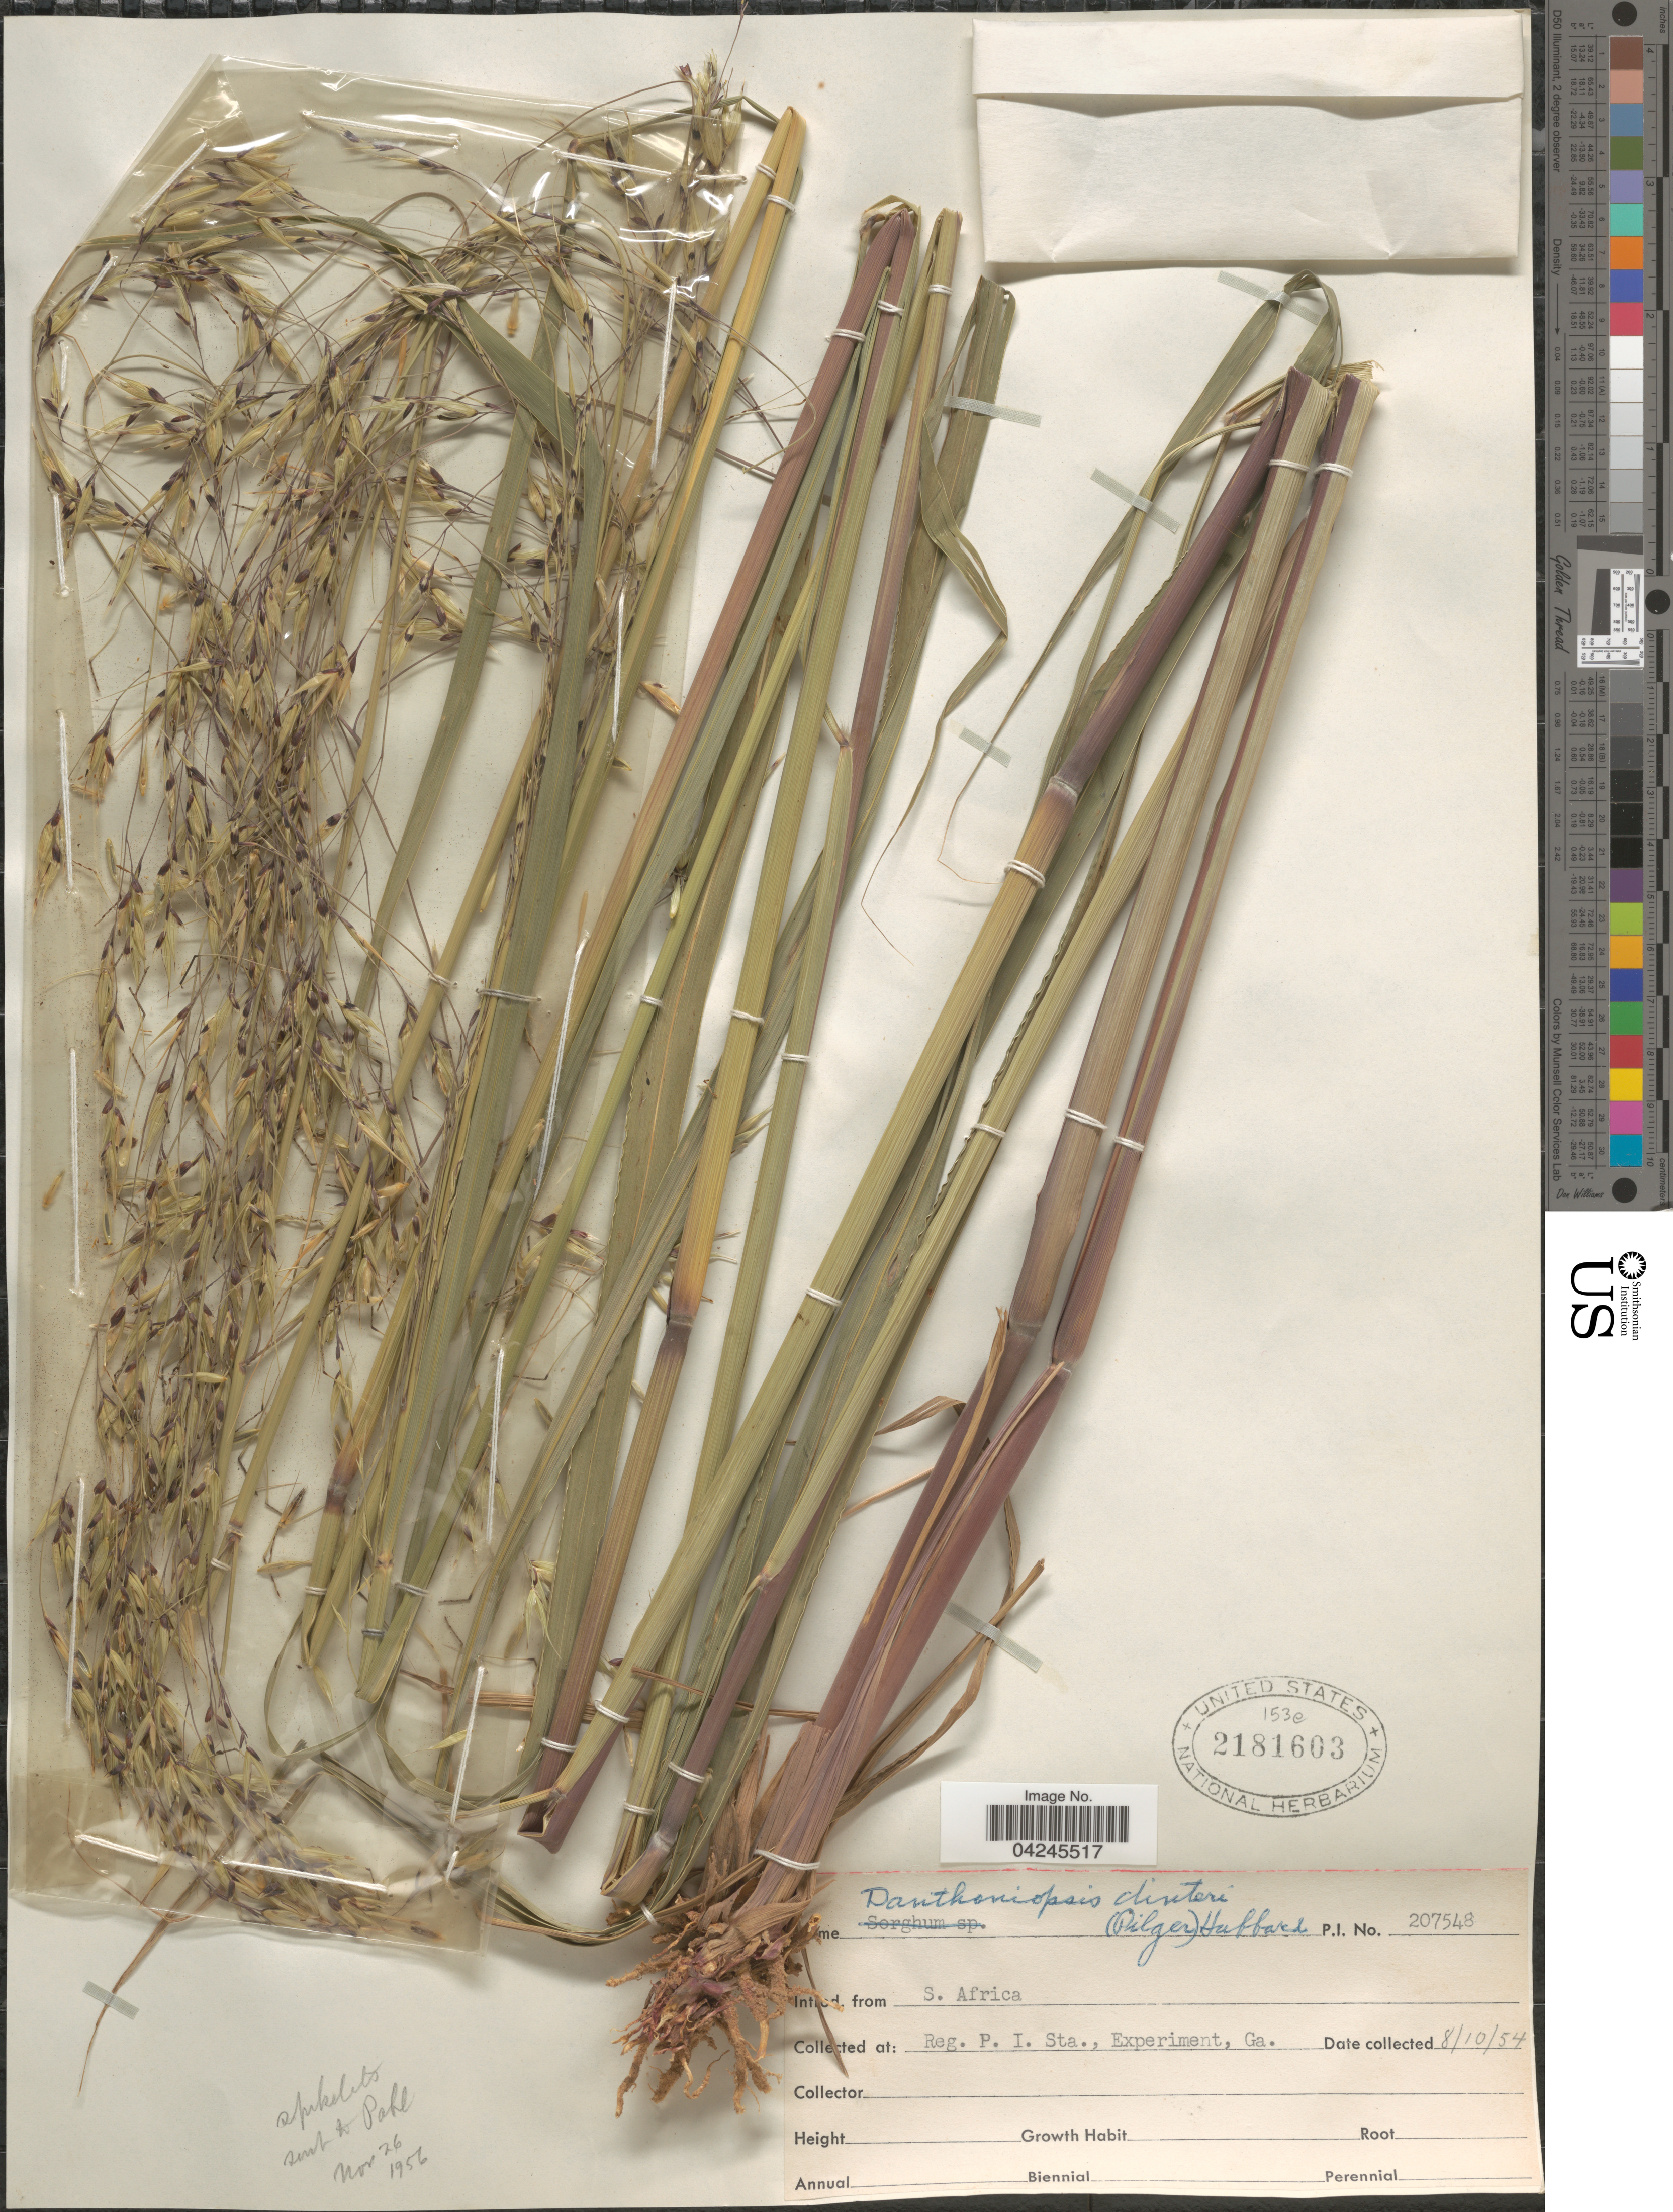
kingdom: Plantae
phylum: Tracheophyta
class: Liliopsida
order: Poales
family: Poaceae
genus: Danthoniopsis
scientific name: Danthoniopsis dinteri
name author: (Pilg.) C. E. Hubb.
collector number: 207548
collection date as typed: Transcribed d/m/y: 10/8/54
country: United States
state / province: Georgia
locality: Reg. P. I. Sta., Experiment.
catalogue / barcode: US 2181603